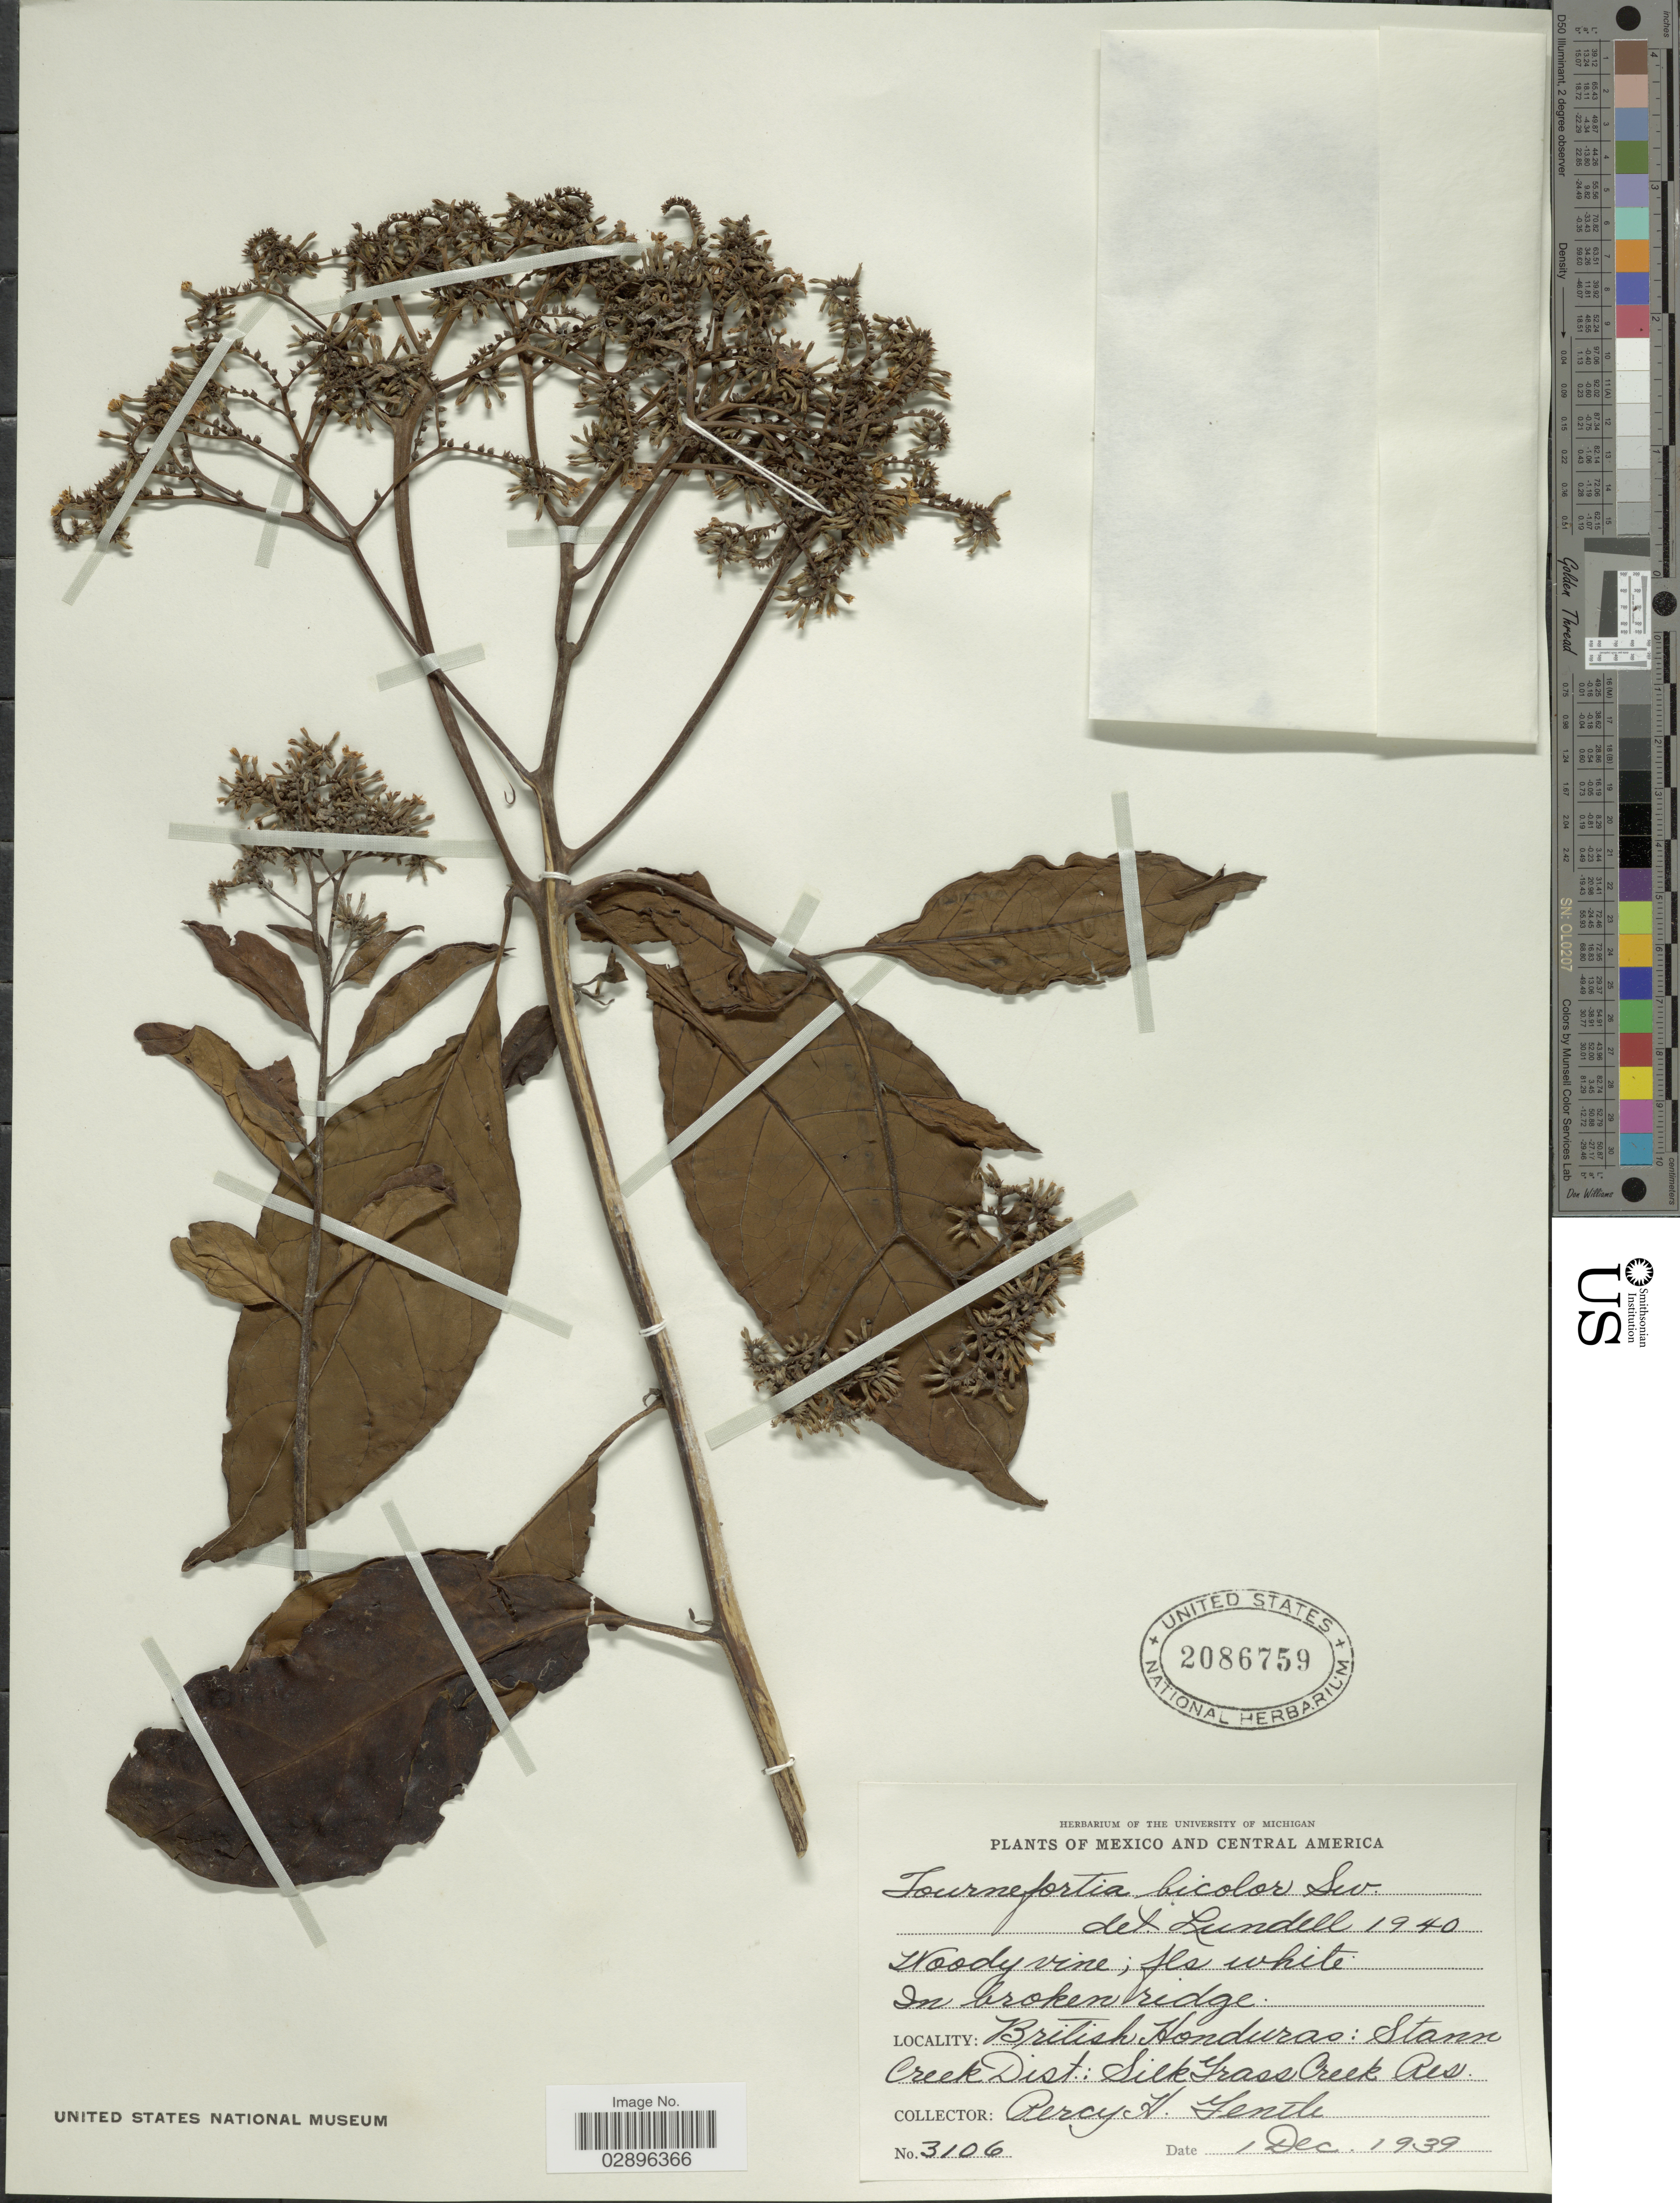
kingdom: Plantae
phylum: Tracheophyta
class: Magnoliopsida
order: Boraginales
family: Heliotropiaceae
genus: Tournefortia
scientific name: Tournefortia bicolor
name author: Sw.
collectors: P. H. Gentle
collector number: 3106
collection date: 1939-12-01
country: Belize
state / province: Stann Creek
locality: British Honduras: Stann Creek Dist: Silk Grass Creek Res.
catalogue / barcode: US 2086759